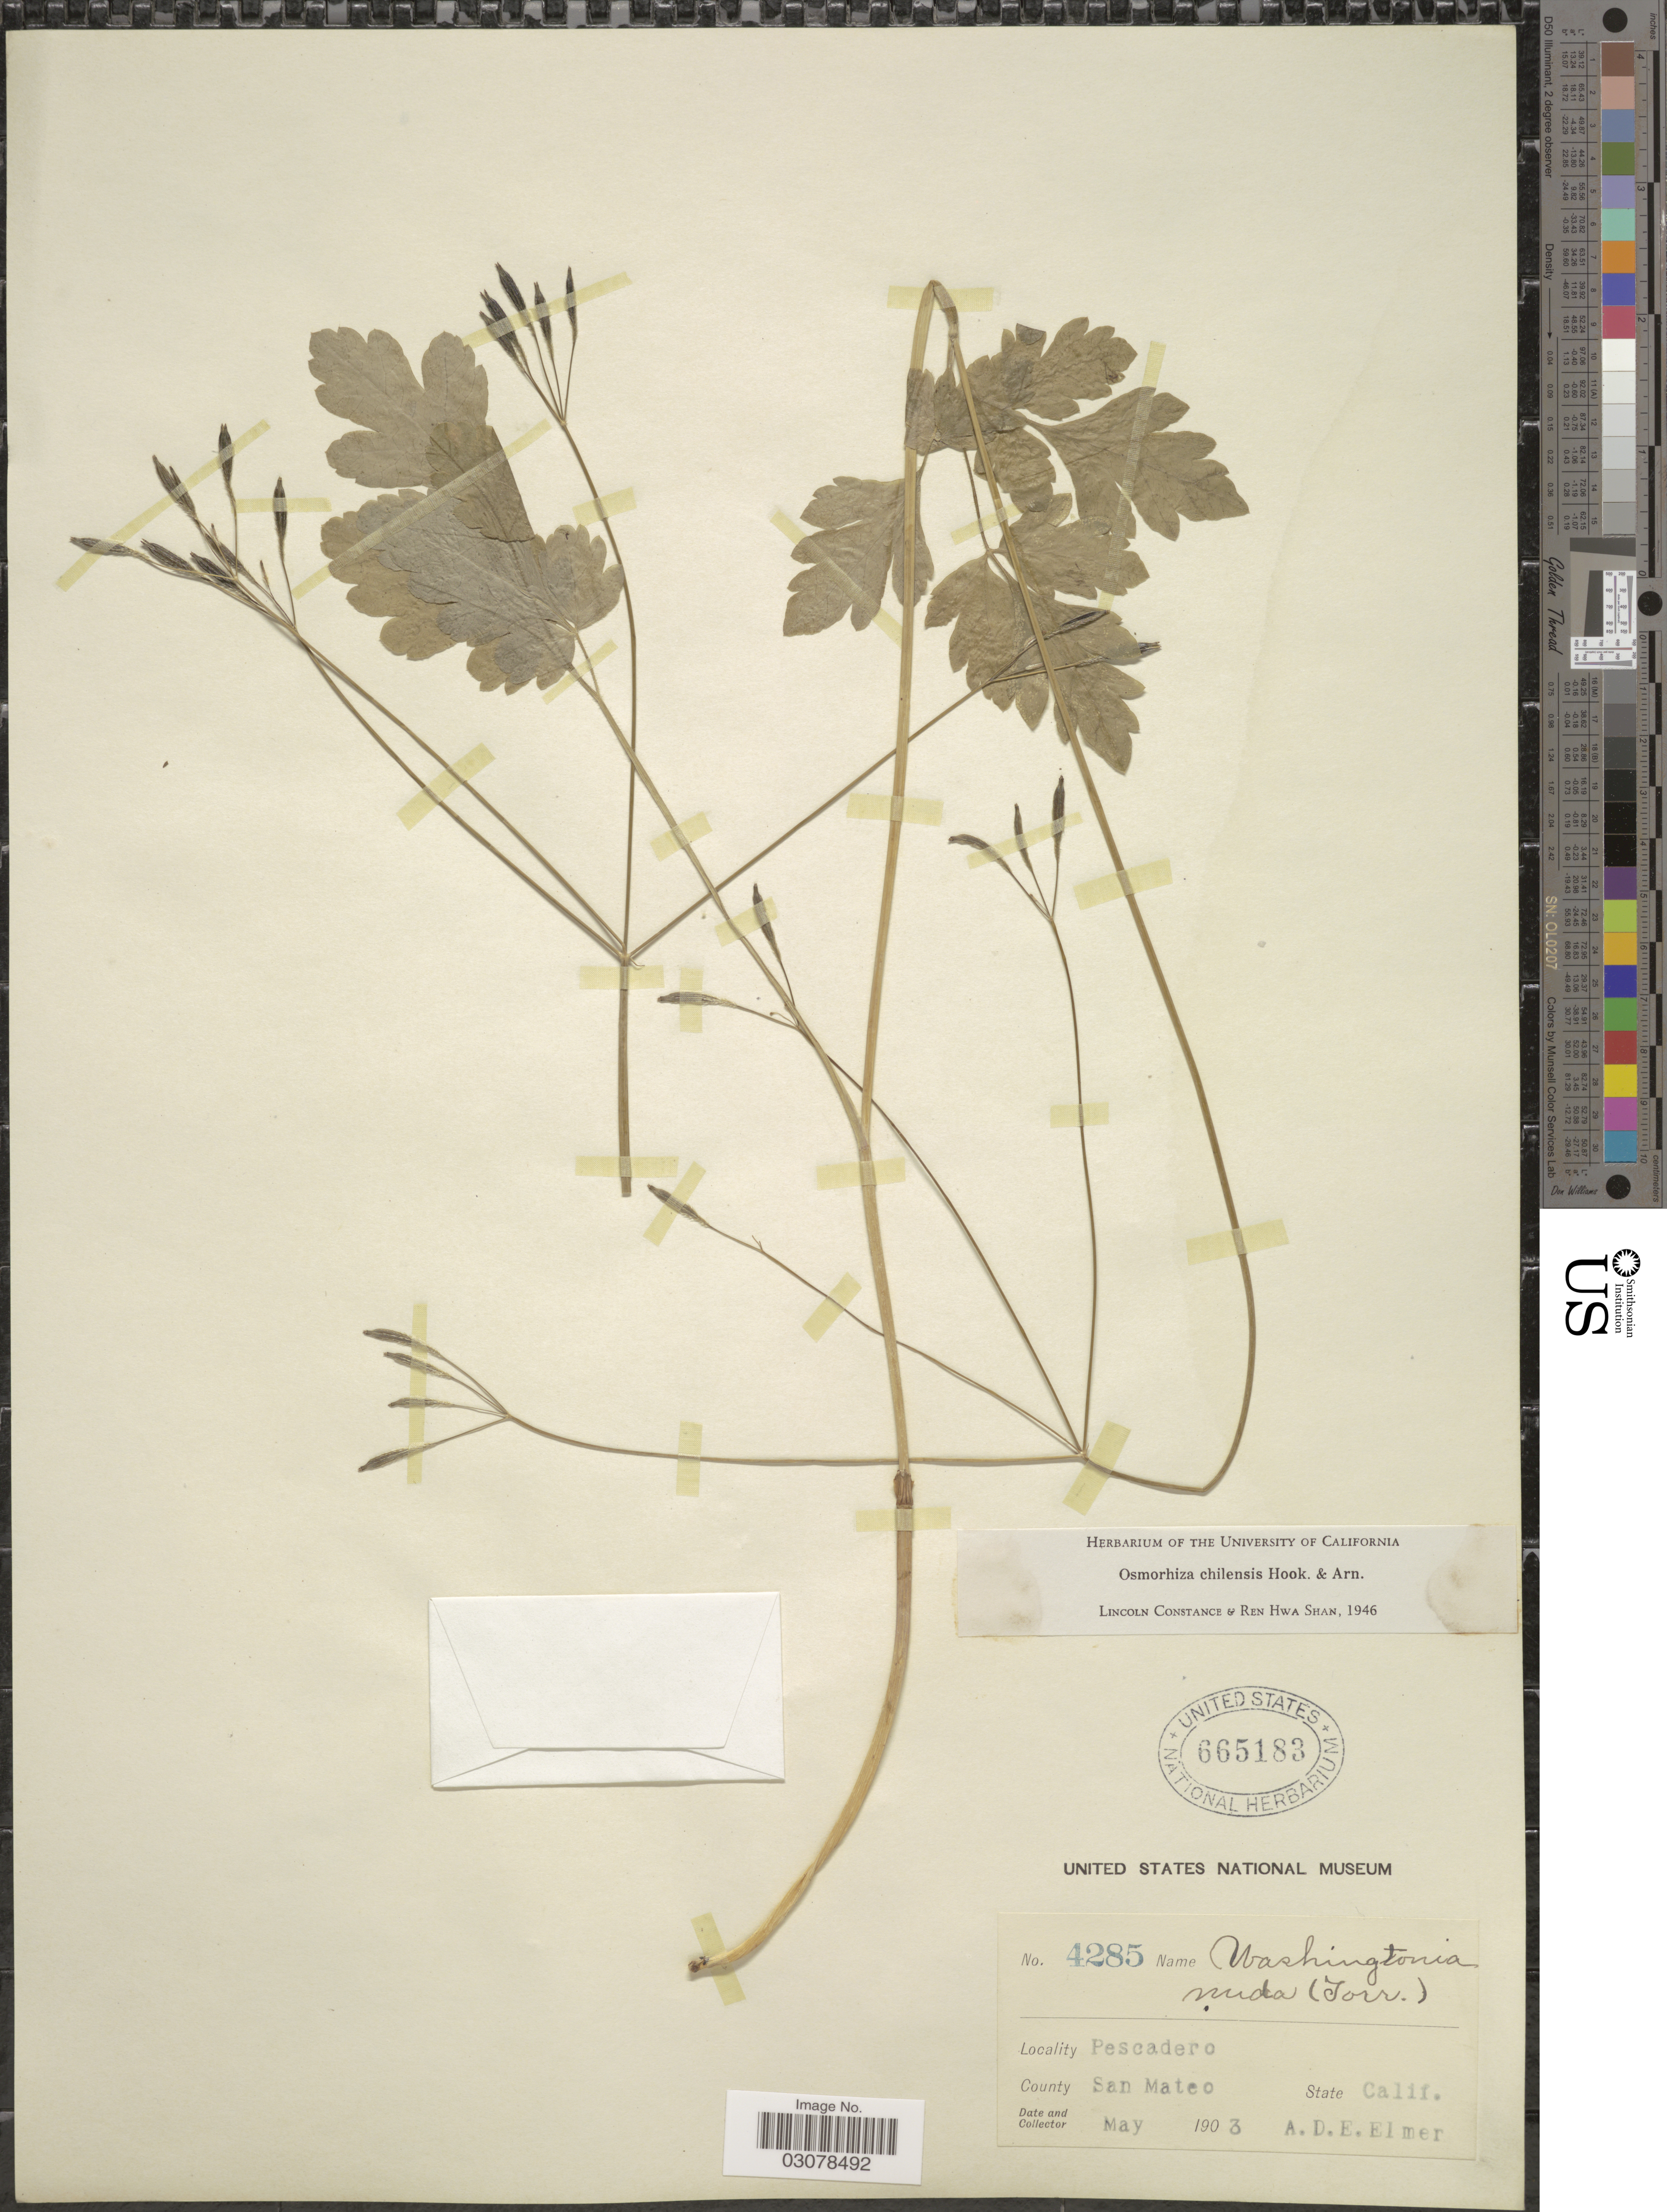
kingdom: Plantae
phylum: Tracheophyta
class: Magnoliopsida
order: Apiales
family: Apiaceae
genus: Osmorhiza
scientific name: Osmorhiza chilensis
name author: Hook. & Arn.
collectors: A. D. E. Elmer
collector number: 4285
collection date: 1903-05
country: United States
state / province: California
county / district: San Mateo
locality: Pescadero. County San Mateo. State Calif.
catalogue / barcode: US 665183